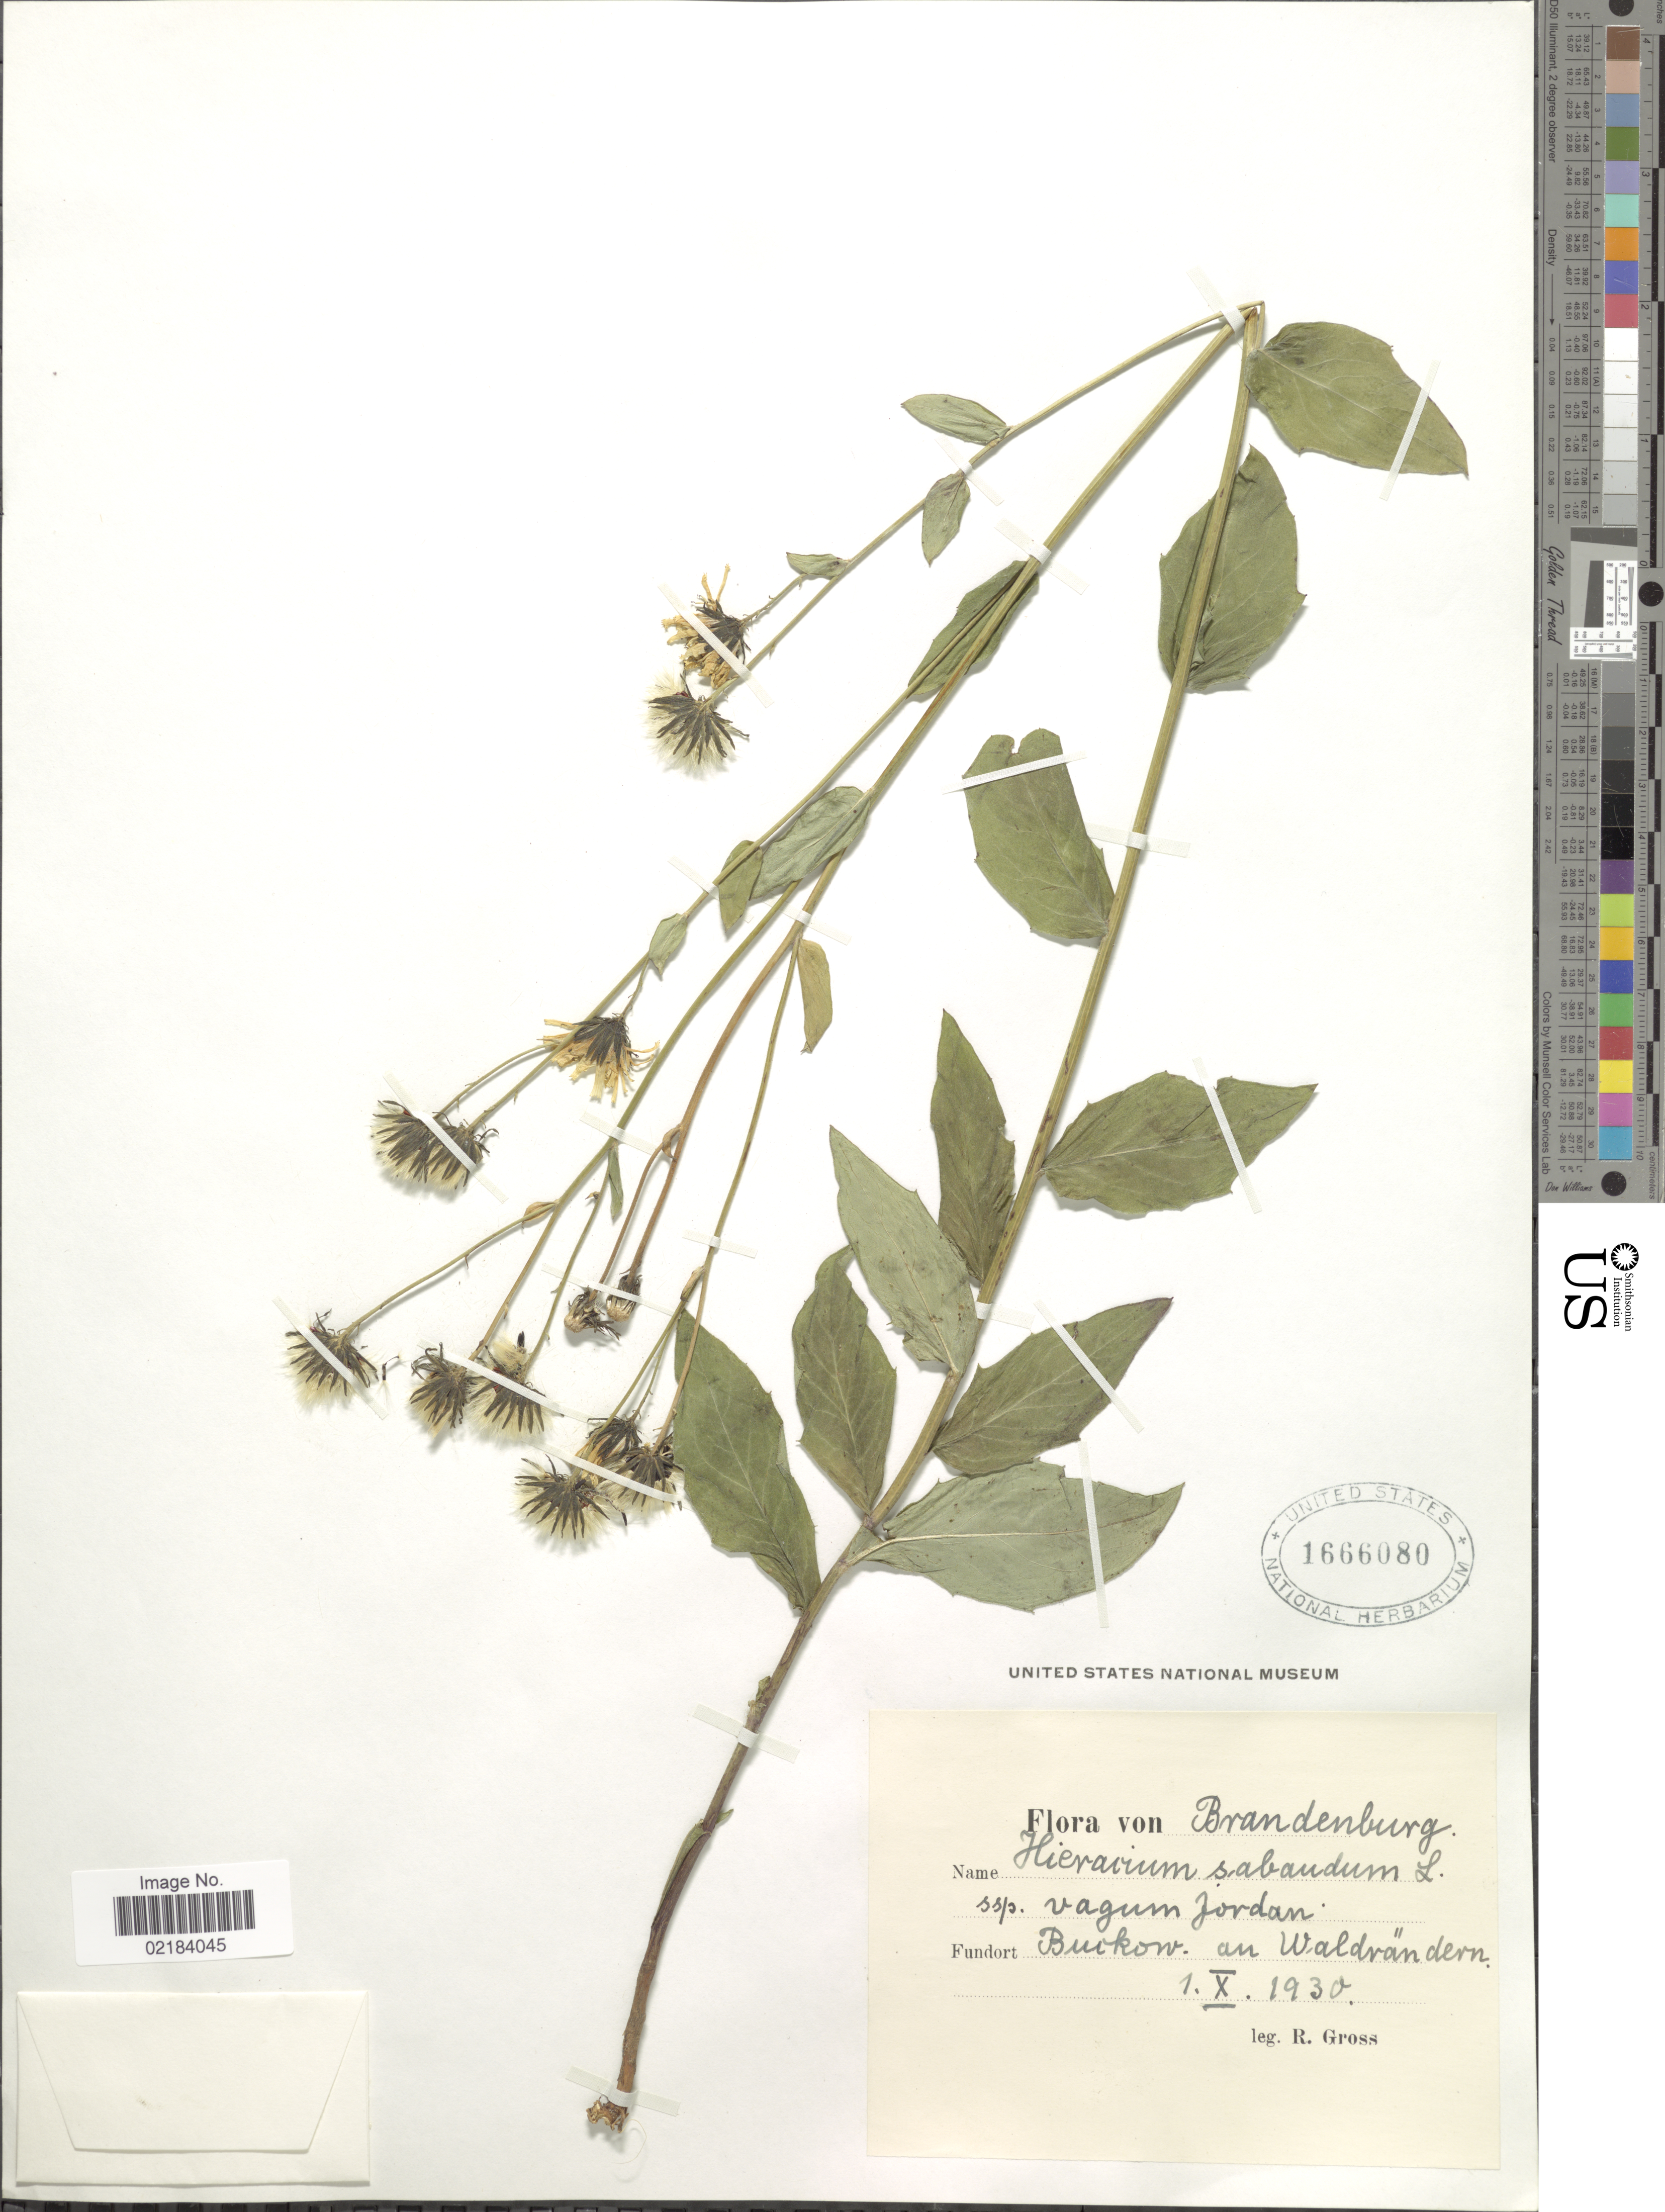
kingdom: Plantae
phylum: Tracheophyta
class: Magnoliopsida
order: Asterales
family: Asteraceae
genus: Hieracium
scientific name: Hieracium sabaudum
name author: L.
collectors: R. Gross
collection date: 1930-10-01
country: Germany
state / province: Brandenburg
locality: Buckow. an Waldrändern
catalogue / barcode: US 1666080